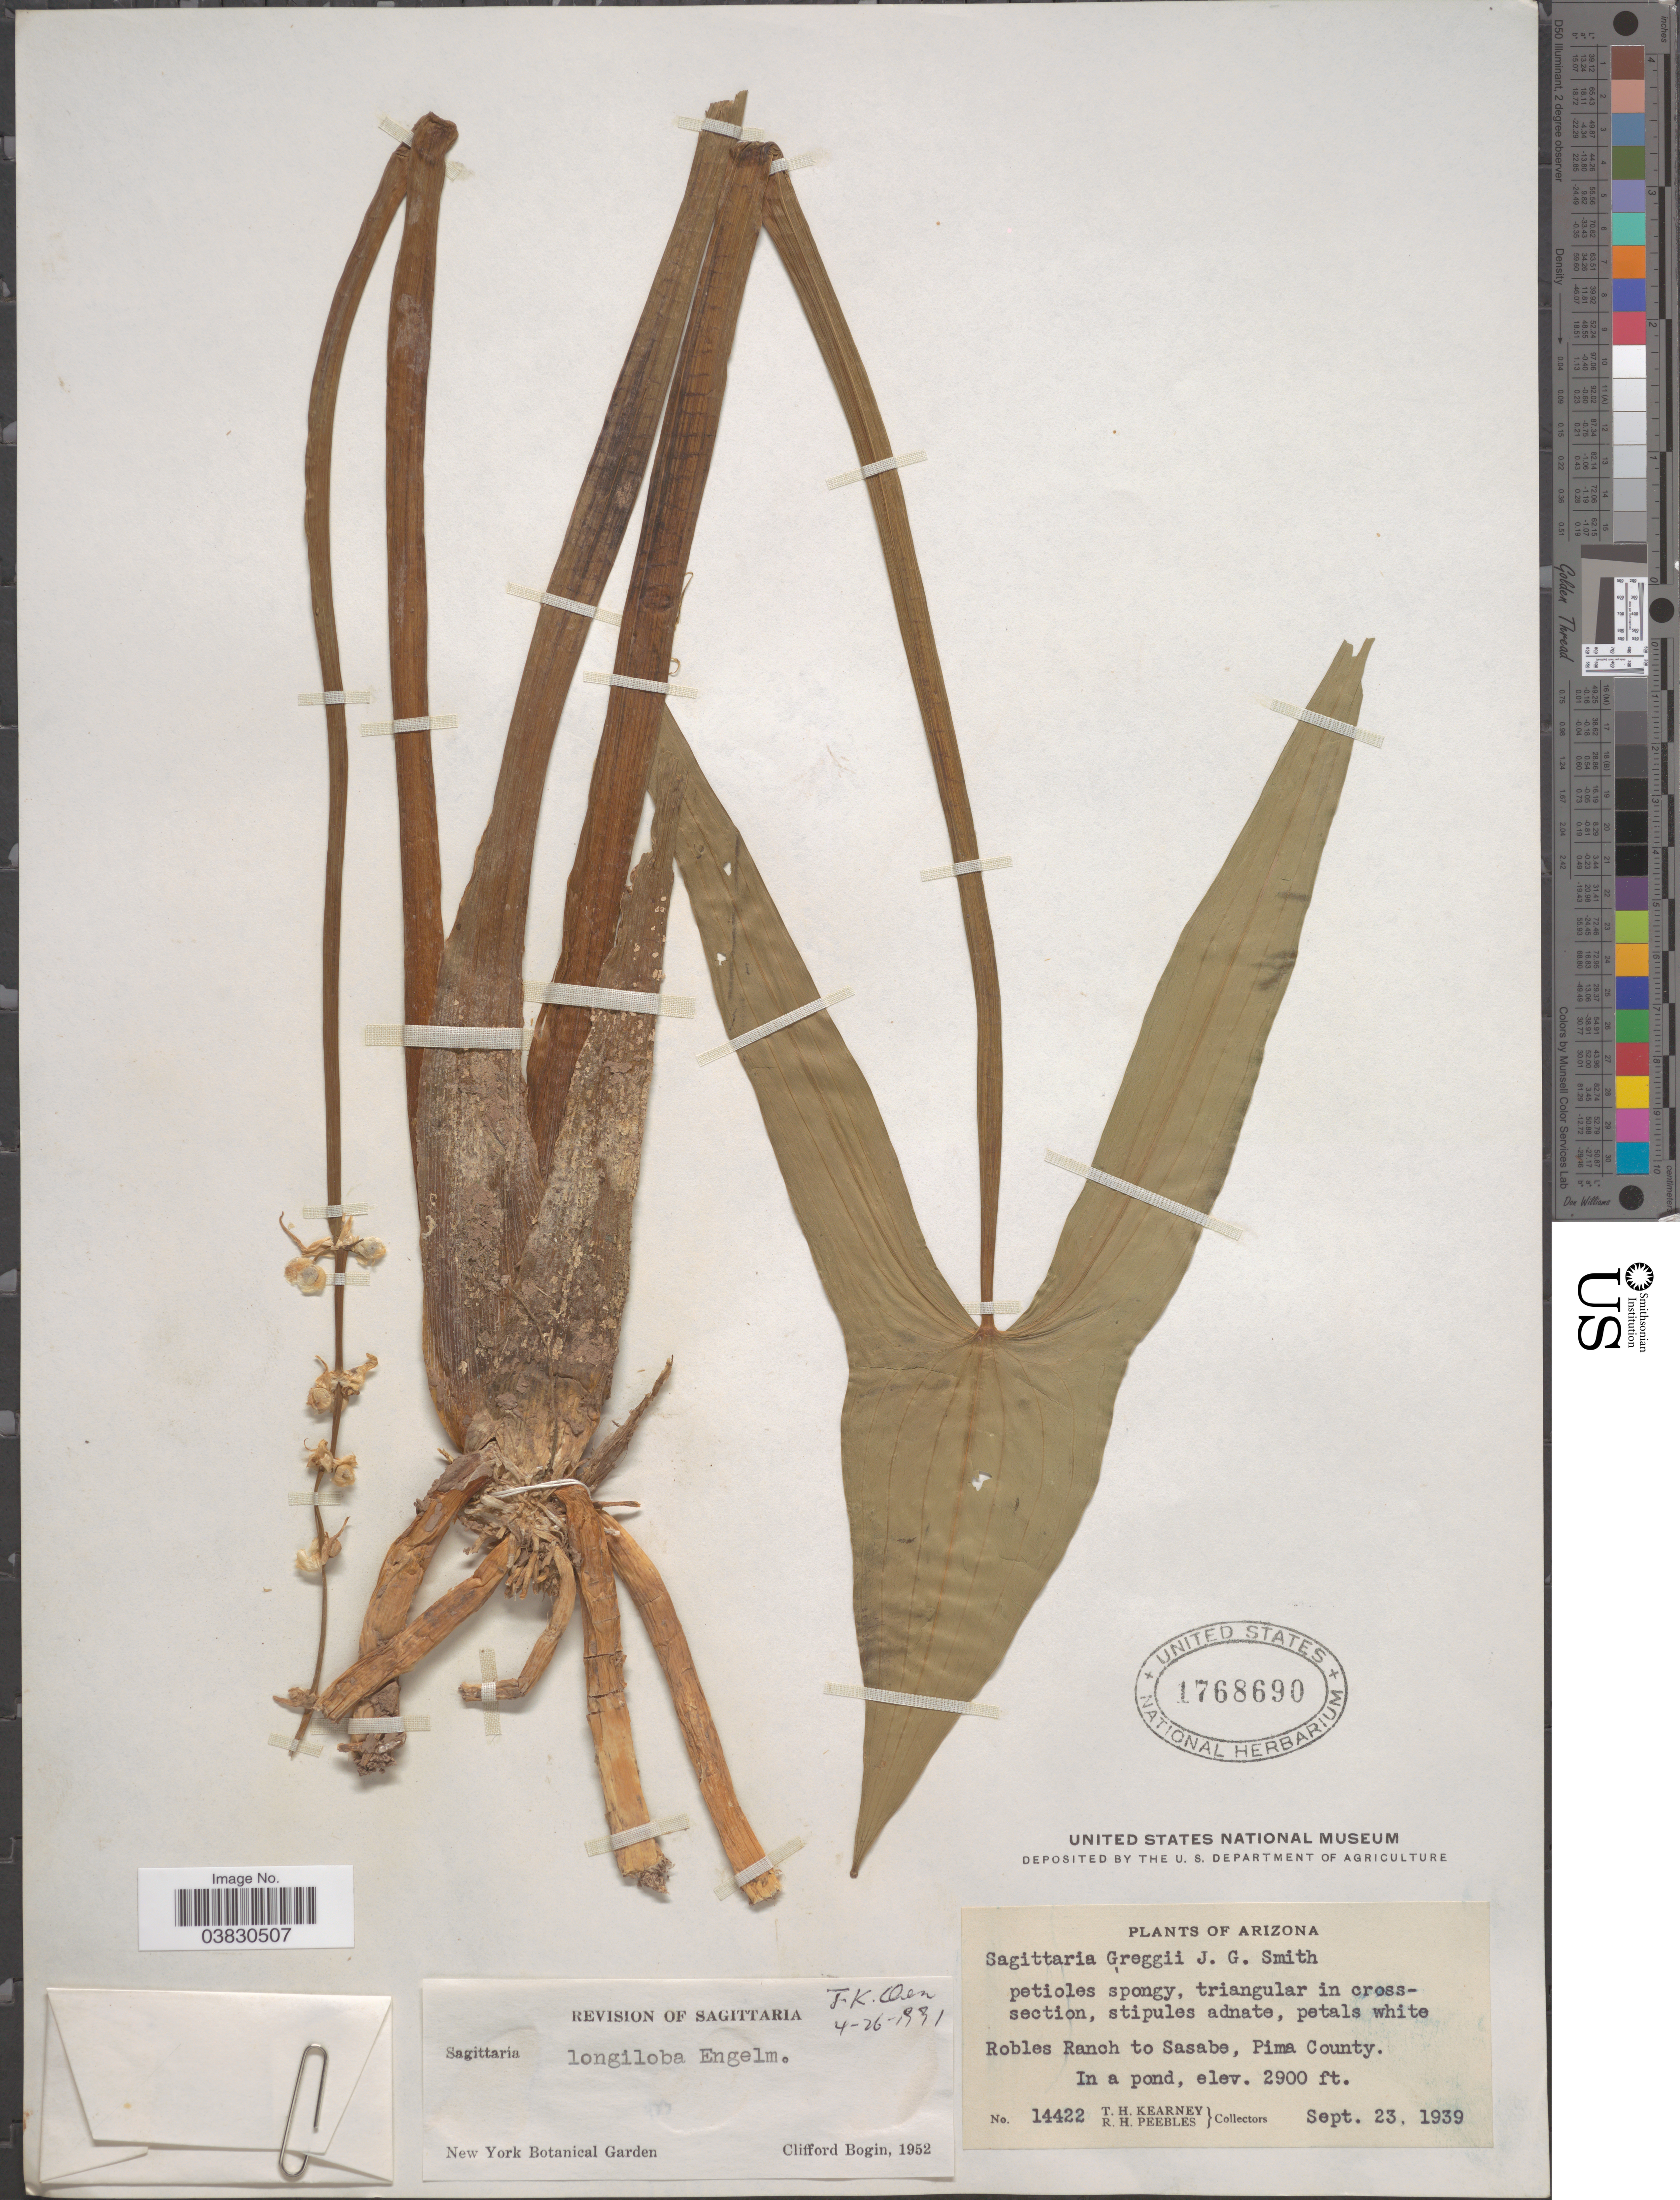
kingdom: Plantae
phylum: Tracheophyta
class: Liliopsida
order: Alismatales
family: Alismataceae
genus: Sagittaria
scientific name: Sagittaria longiloba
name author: Engelm. ex J.G. Sm.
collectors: T. H. Kearney & R. H. Peebles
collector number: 14422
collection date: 1939-09-23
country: United States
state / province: Arizona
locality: Robles Ranch to Sasabe, Pima County. In a pond.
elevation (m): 884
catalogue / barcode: US 1768690